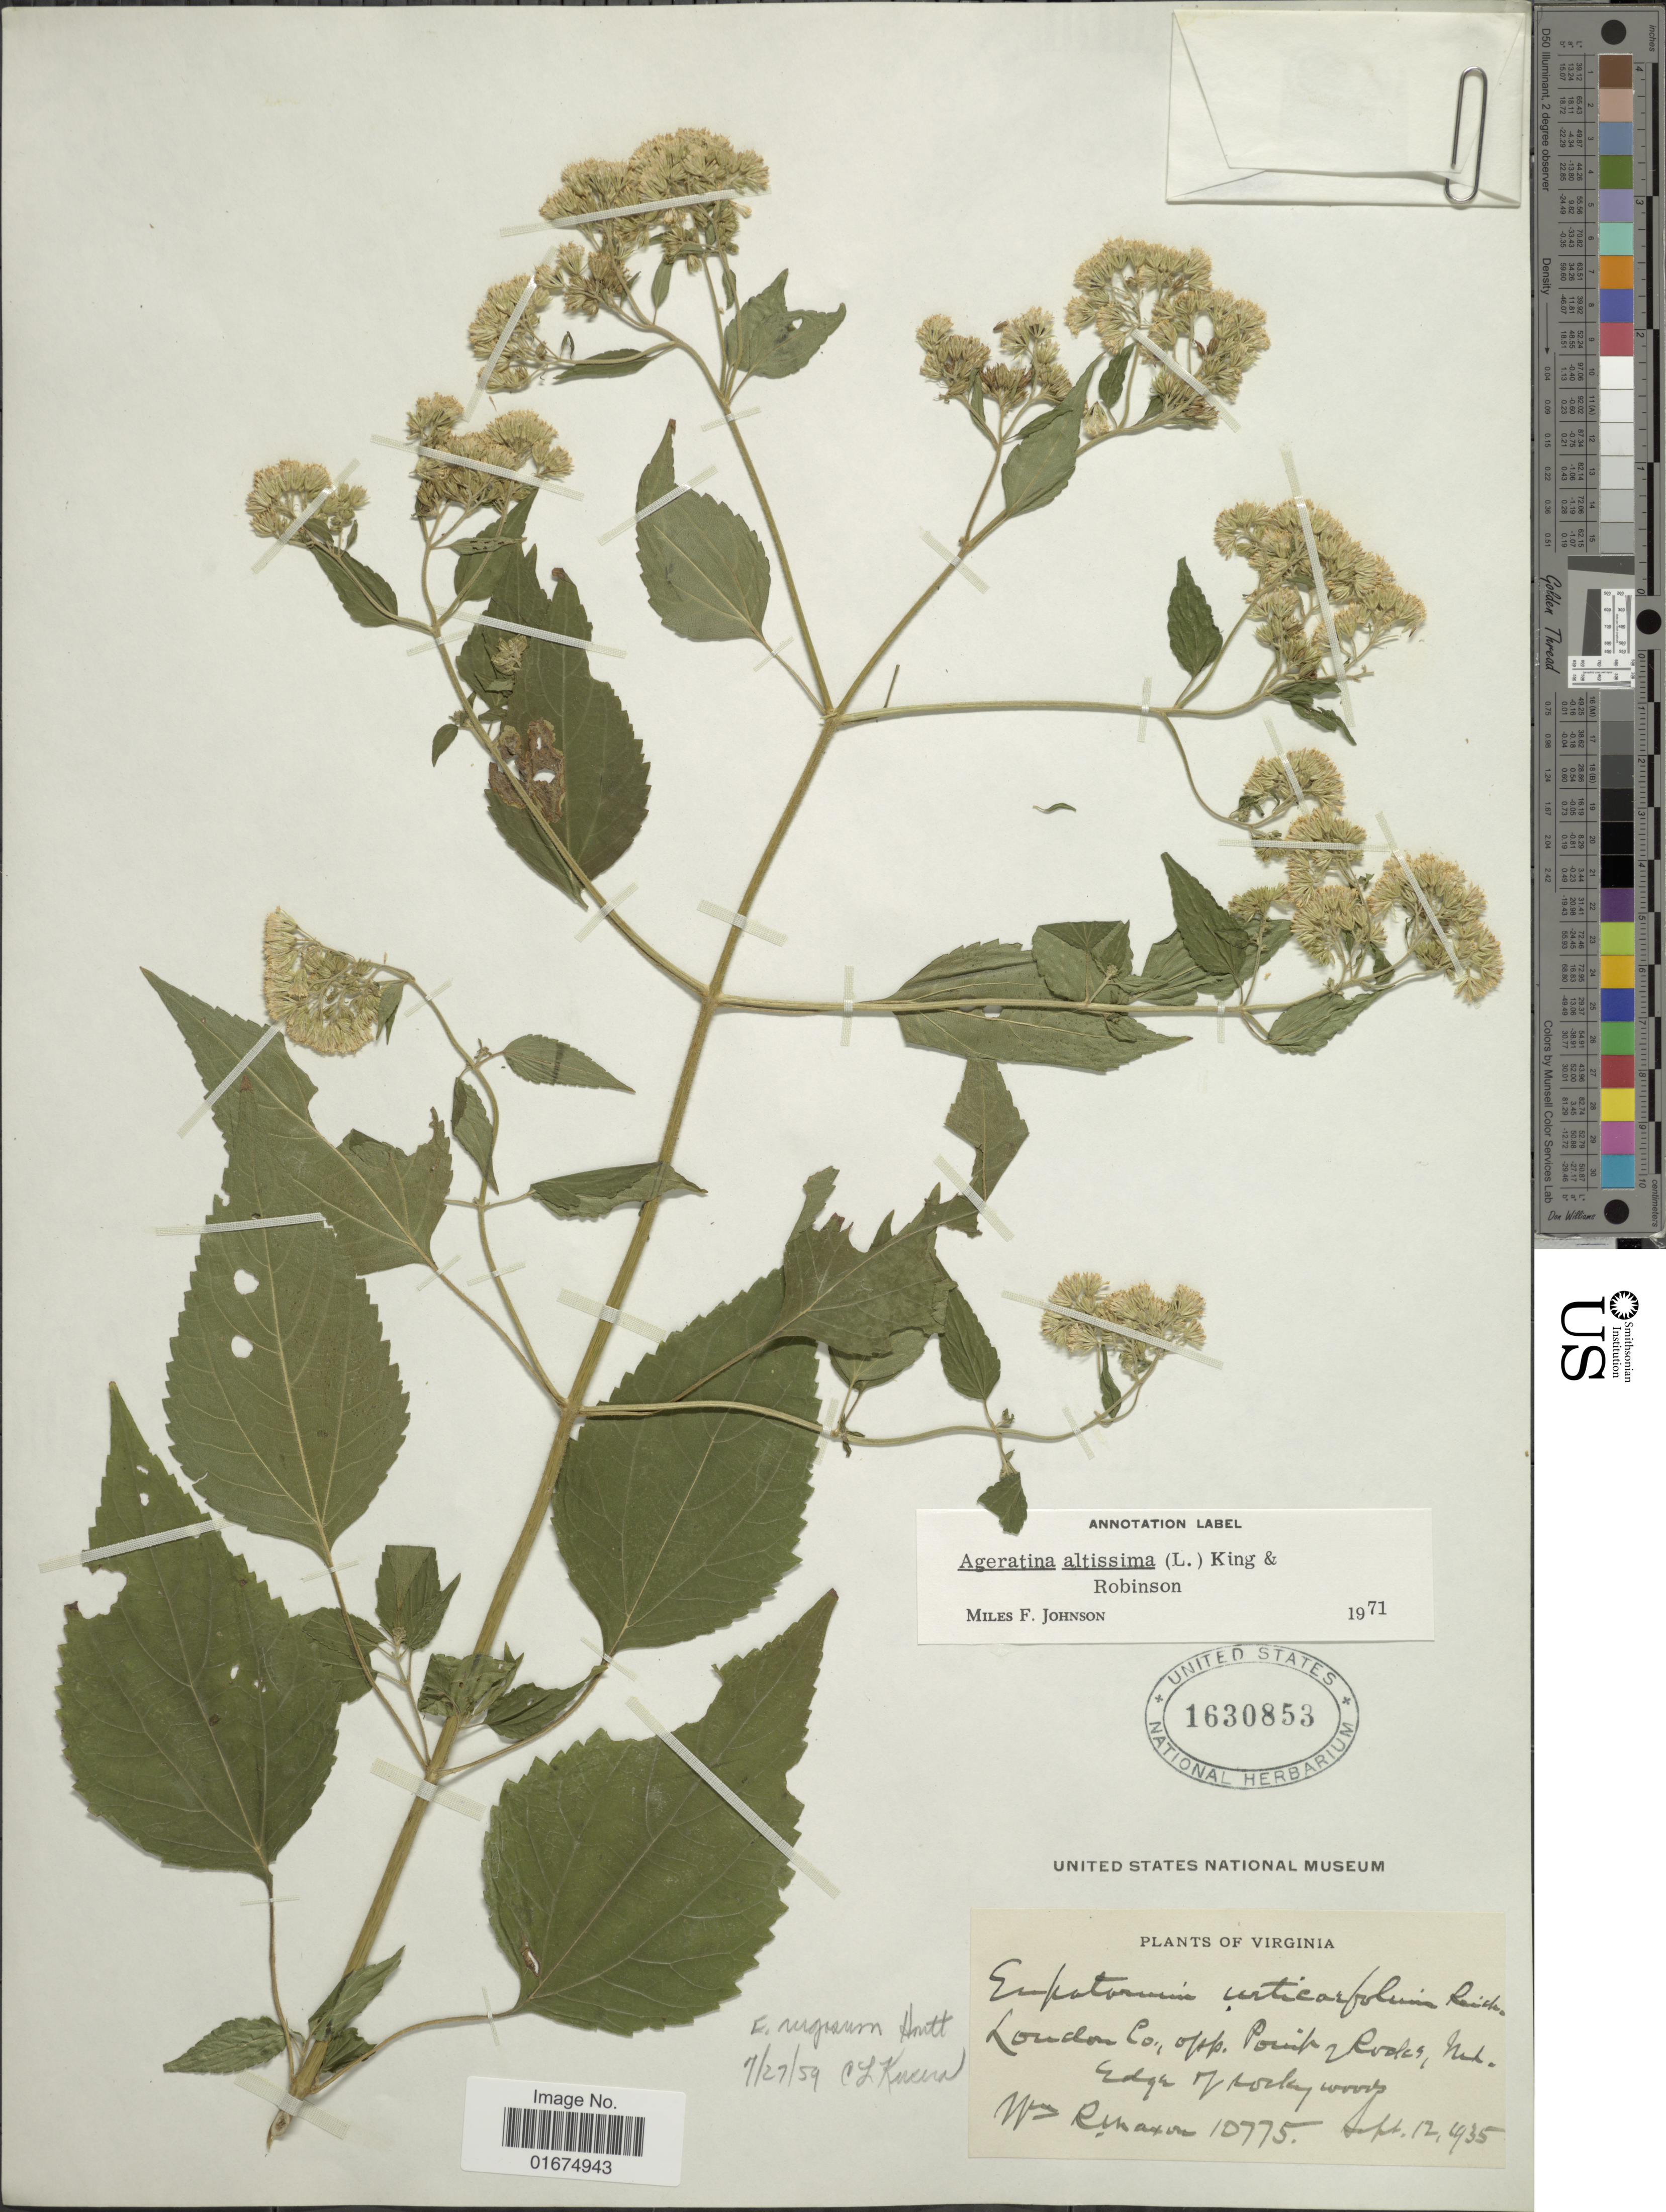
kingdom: Plantae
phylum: Tracheophyta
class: Magnoliopsida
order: Asterales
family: Asteraceae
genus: Ageratina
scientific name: Ageratina altissima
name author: (L.) R.M. King & H. Rob.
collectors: W. Rinaxon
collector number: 10775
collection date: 1935-09-12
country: United States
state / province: Virginia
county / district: Loudoun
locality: opposite Point of Rocks, Md.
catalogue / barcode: US 1630853